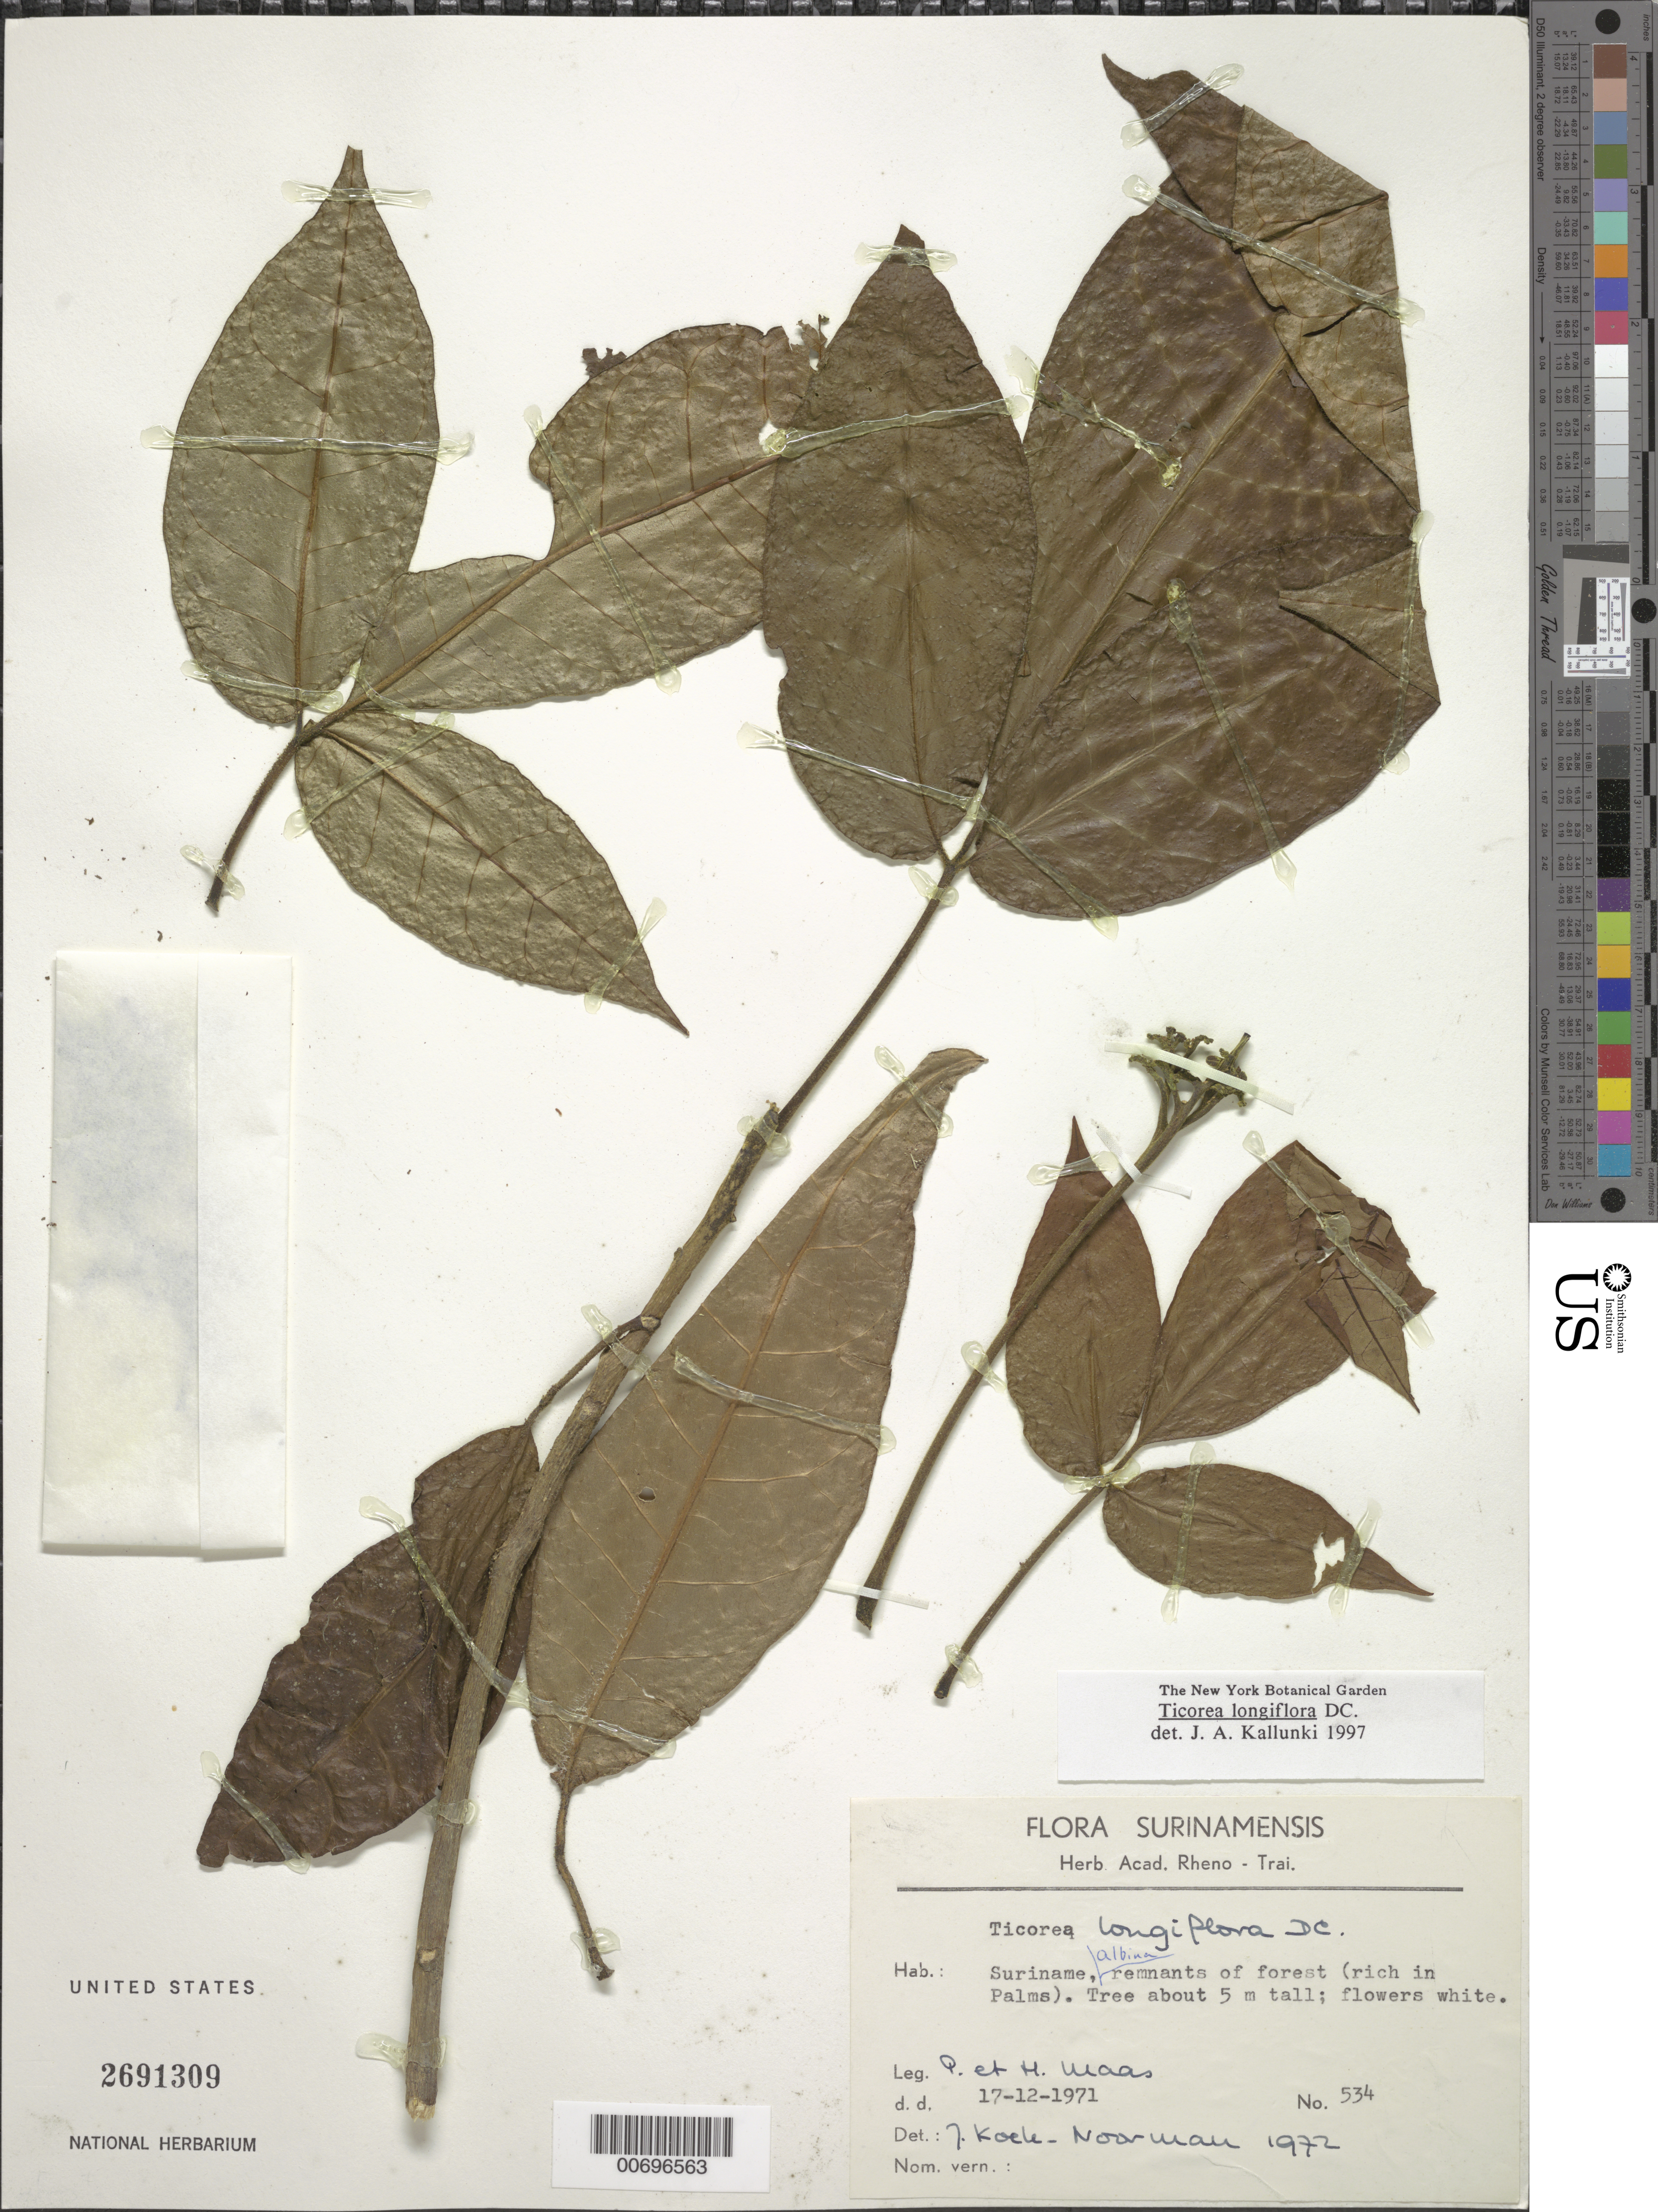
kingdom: Plantae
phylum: Tracheophyta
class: Magnoliopsida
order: Sapindales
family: Rutaceae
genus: Ticorea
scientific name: Ticorea longiflora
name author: DC.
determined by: Kallunki, Jacquelyn A.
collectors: P. Maas & H. Maas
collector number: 534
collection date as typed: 17-Dec-71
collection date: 1971-12-17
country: Suriname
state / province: Marowijne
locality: Albina, near, Marowijne R.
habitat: Remnants of forest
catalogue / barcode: US 2691309